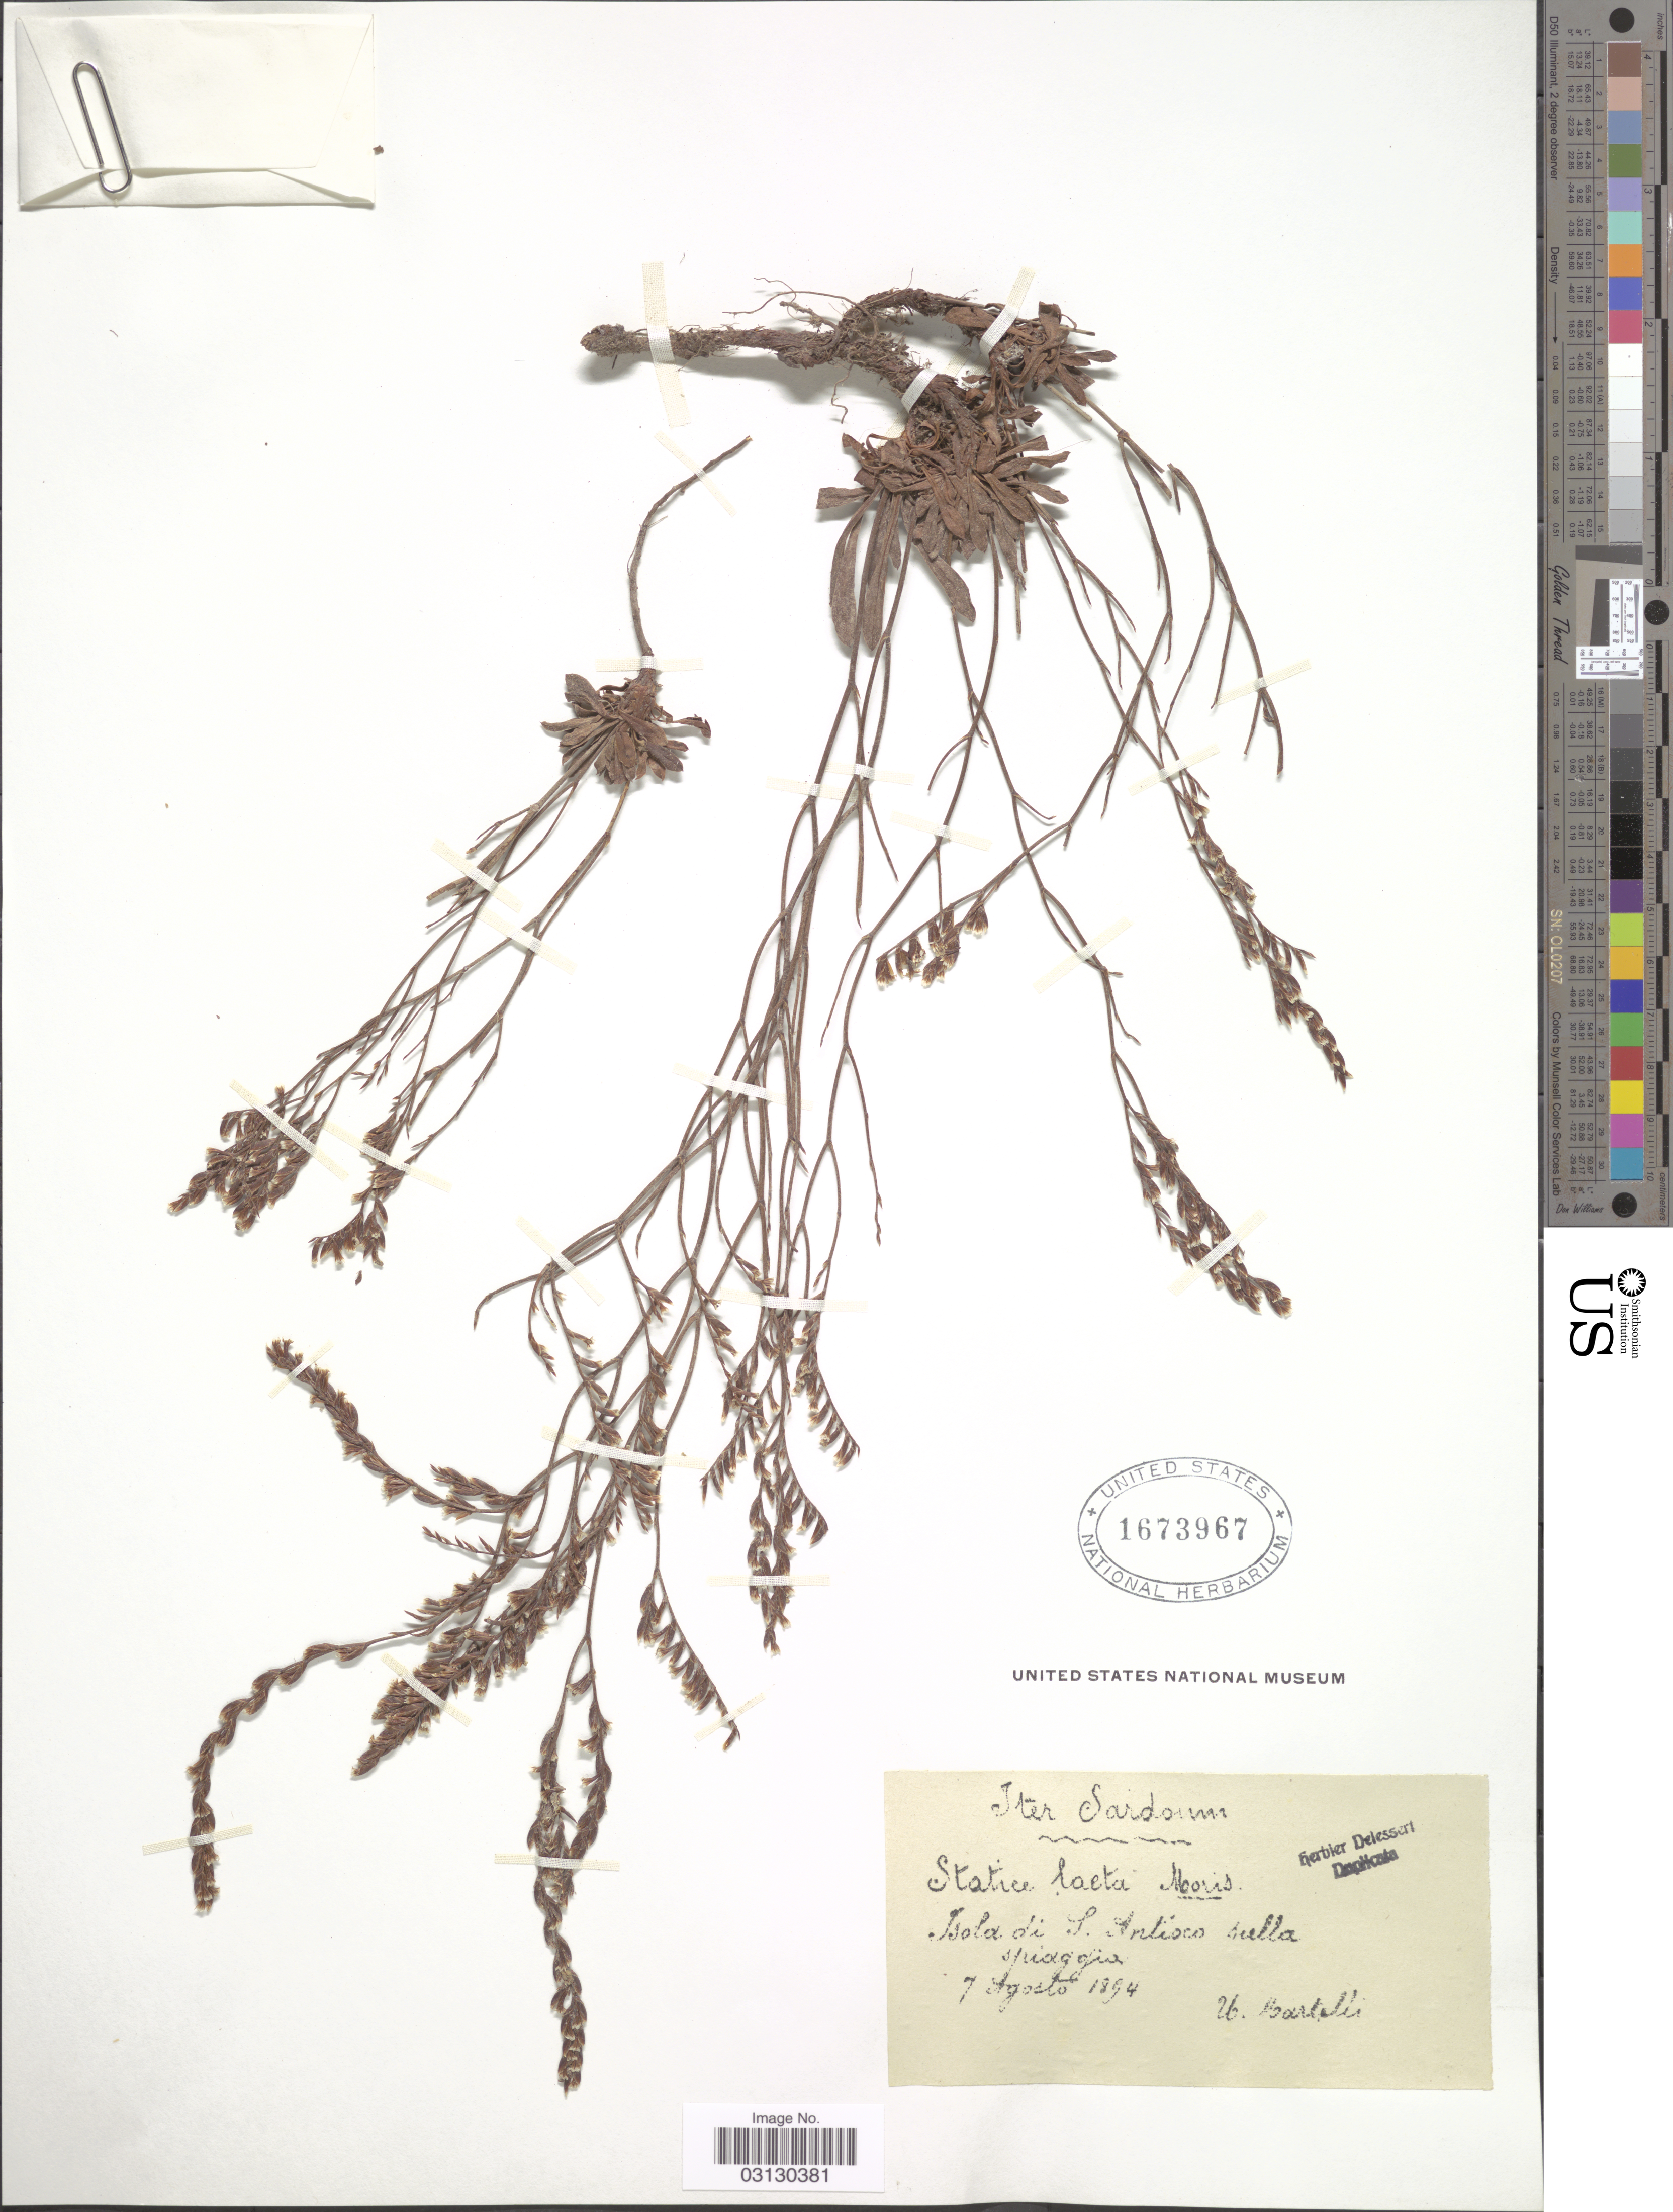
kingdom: Plantae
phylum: Tracheophyta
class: Magnoliopsida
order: Caryophyllales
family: Plumbaginaceae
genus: Limonium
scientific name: Limonium laetum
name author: (Nyman) Pignatti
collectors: -. Martelli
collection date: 1894-08-07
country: Italy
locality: Sardoum, Isola di S. Antioco suella spiaggia.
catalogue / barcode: US 1673967